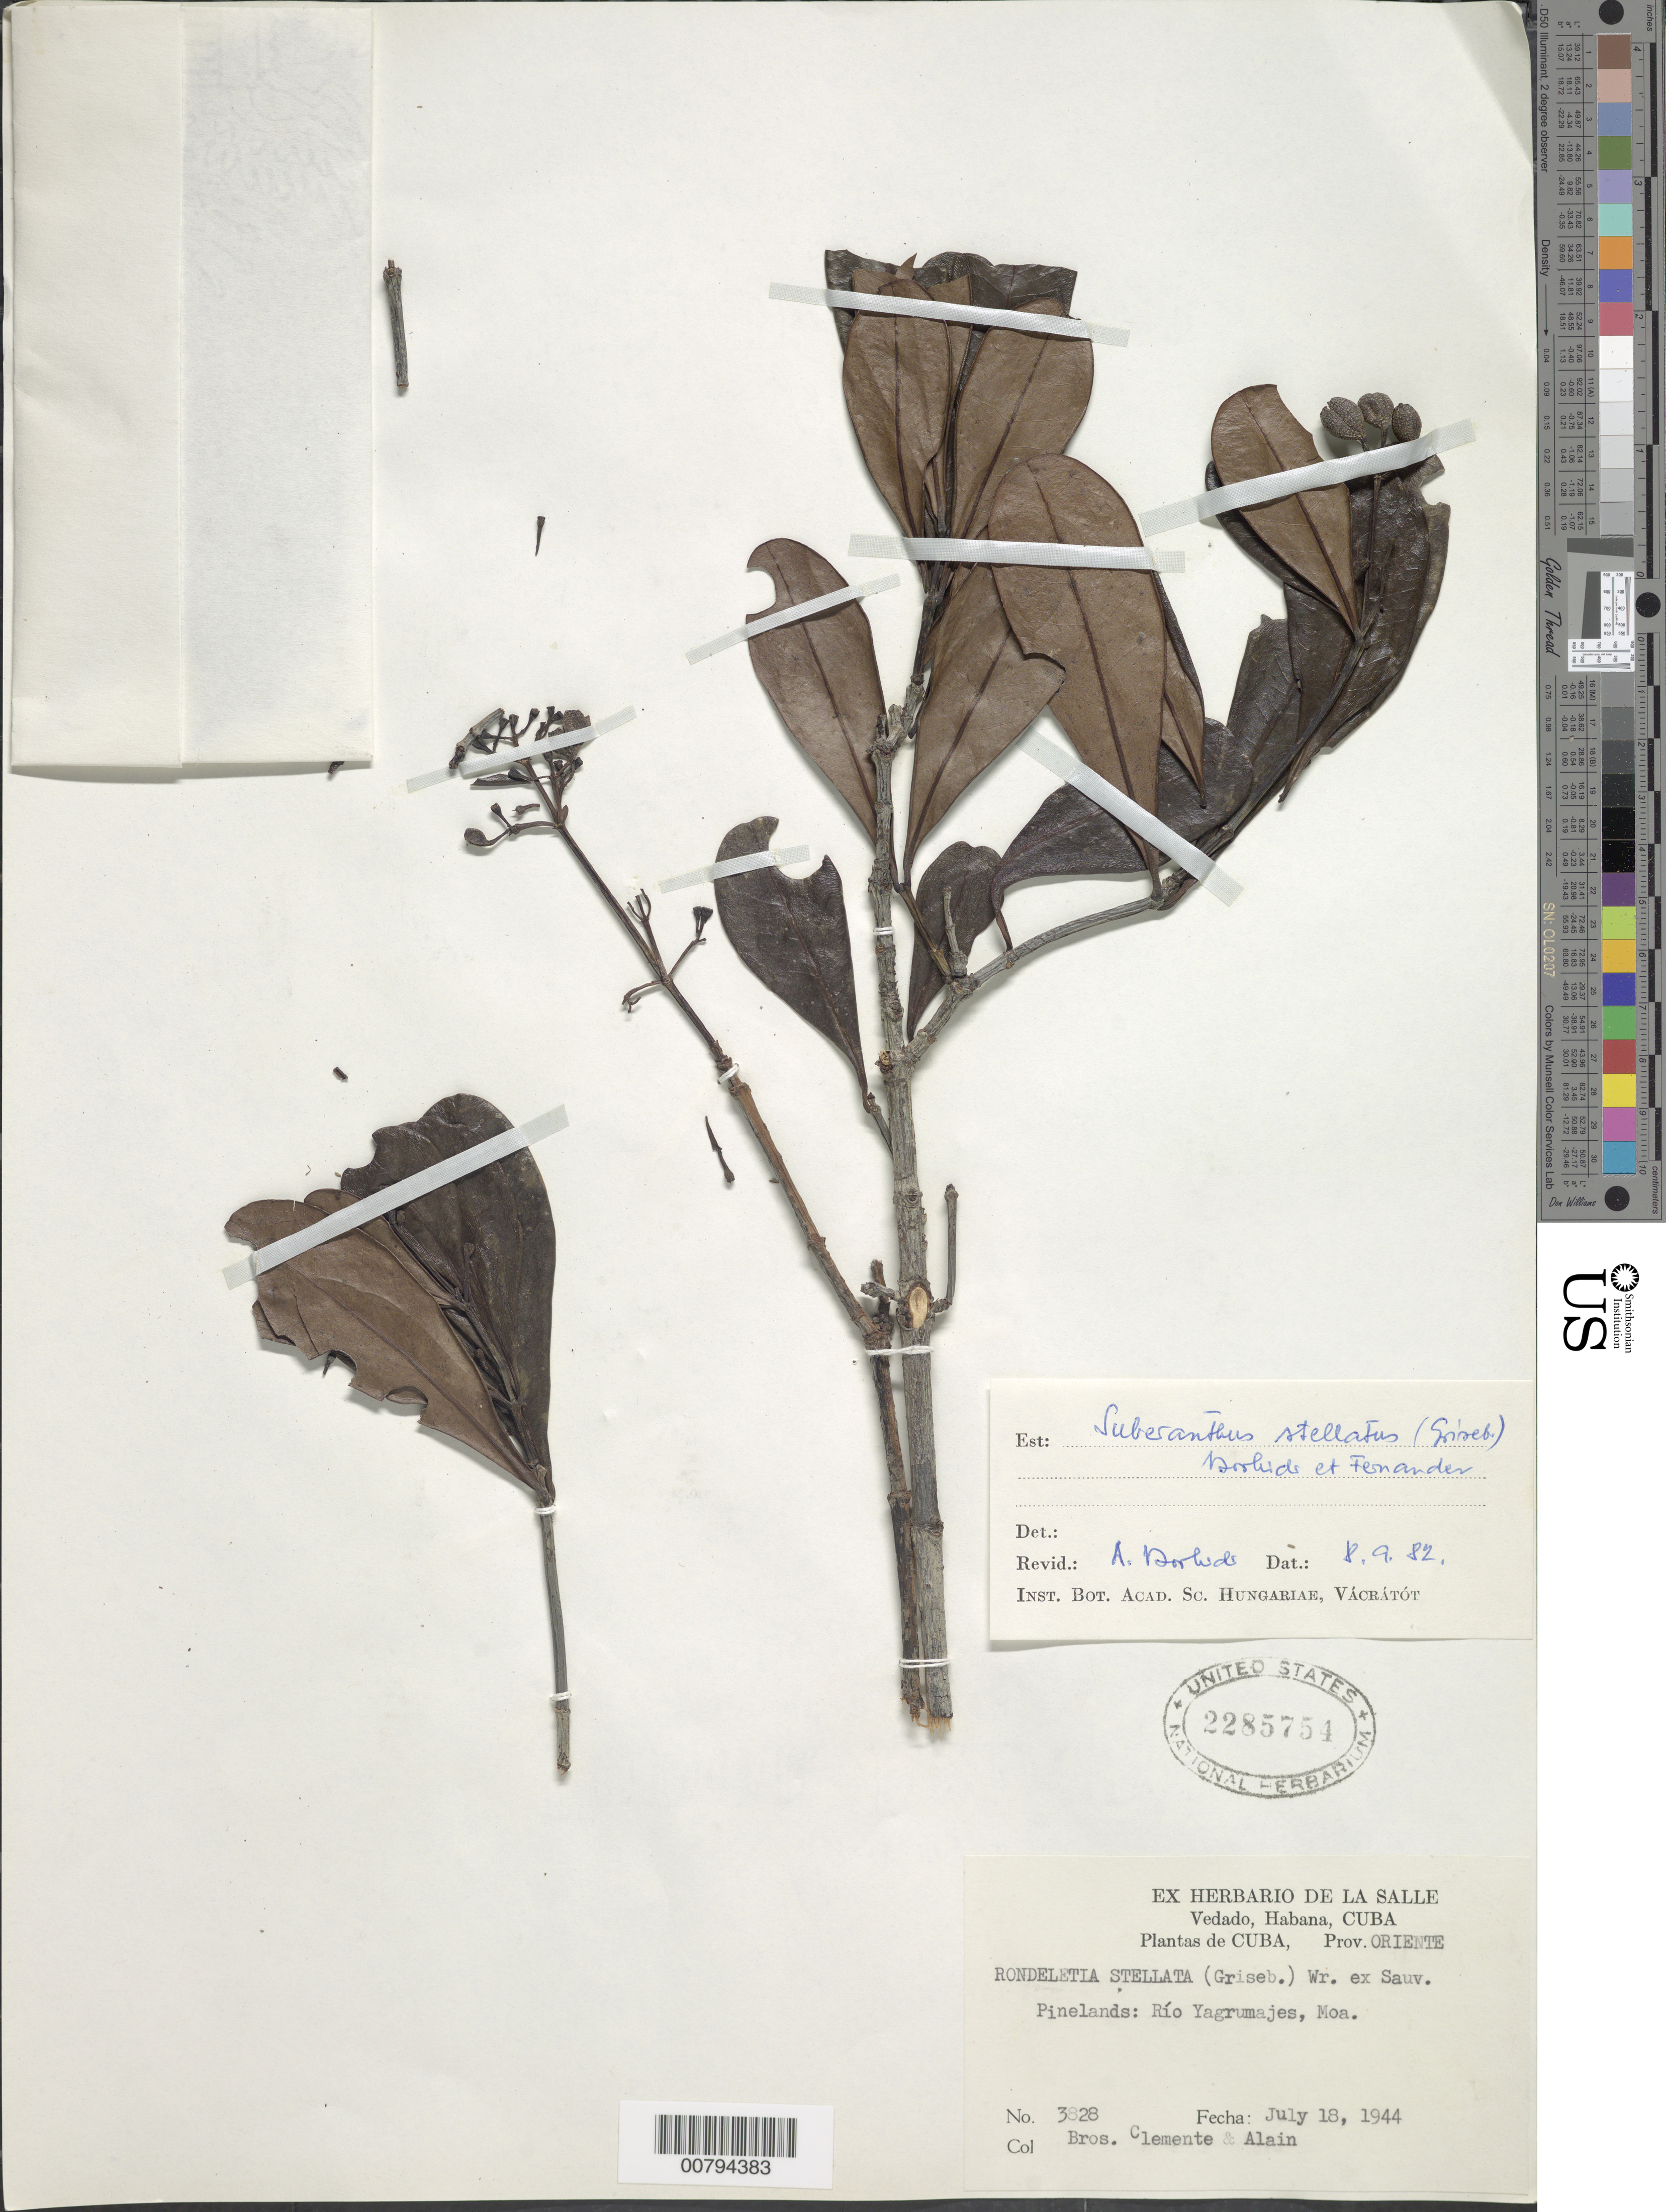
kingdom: Plantae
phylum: Tracheophyta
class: Magnoliopsida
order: Gentianales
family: Rubiaceae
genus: Suberanthus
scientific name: Suberanthus stellatus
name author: (Griseb.) Borhidi & Fernández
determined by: Borhidi, Attila L.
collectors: Bro. Clemente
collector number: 3828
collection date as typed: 18 Jul 1944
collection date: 1944-07-18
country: Cuba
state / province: Oriente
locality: Rio Yagrumajes, Moa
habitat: Pinelands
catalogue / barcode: US 2285754